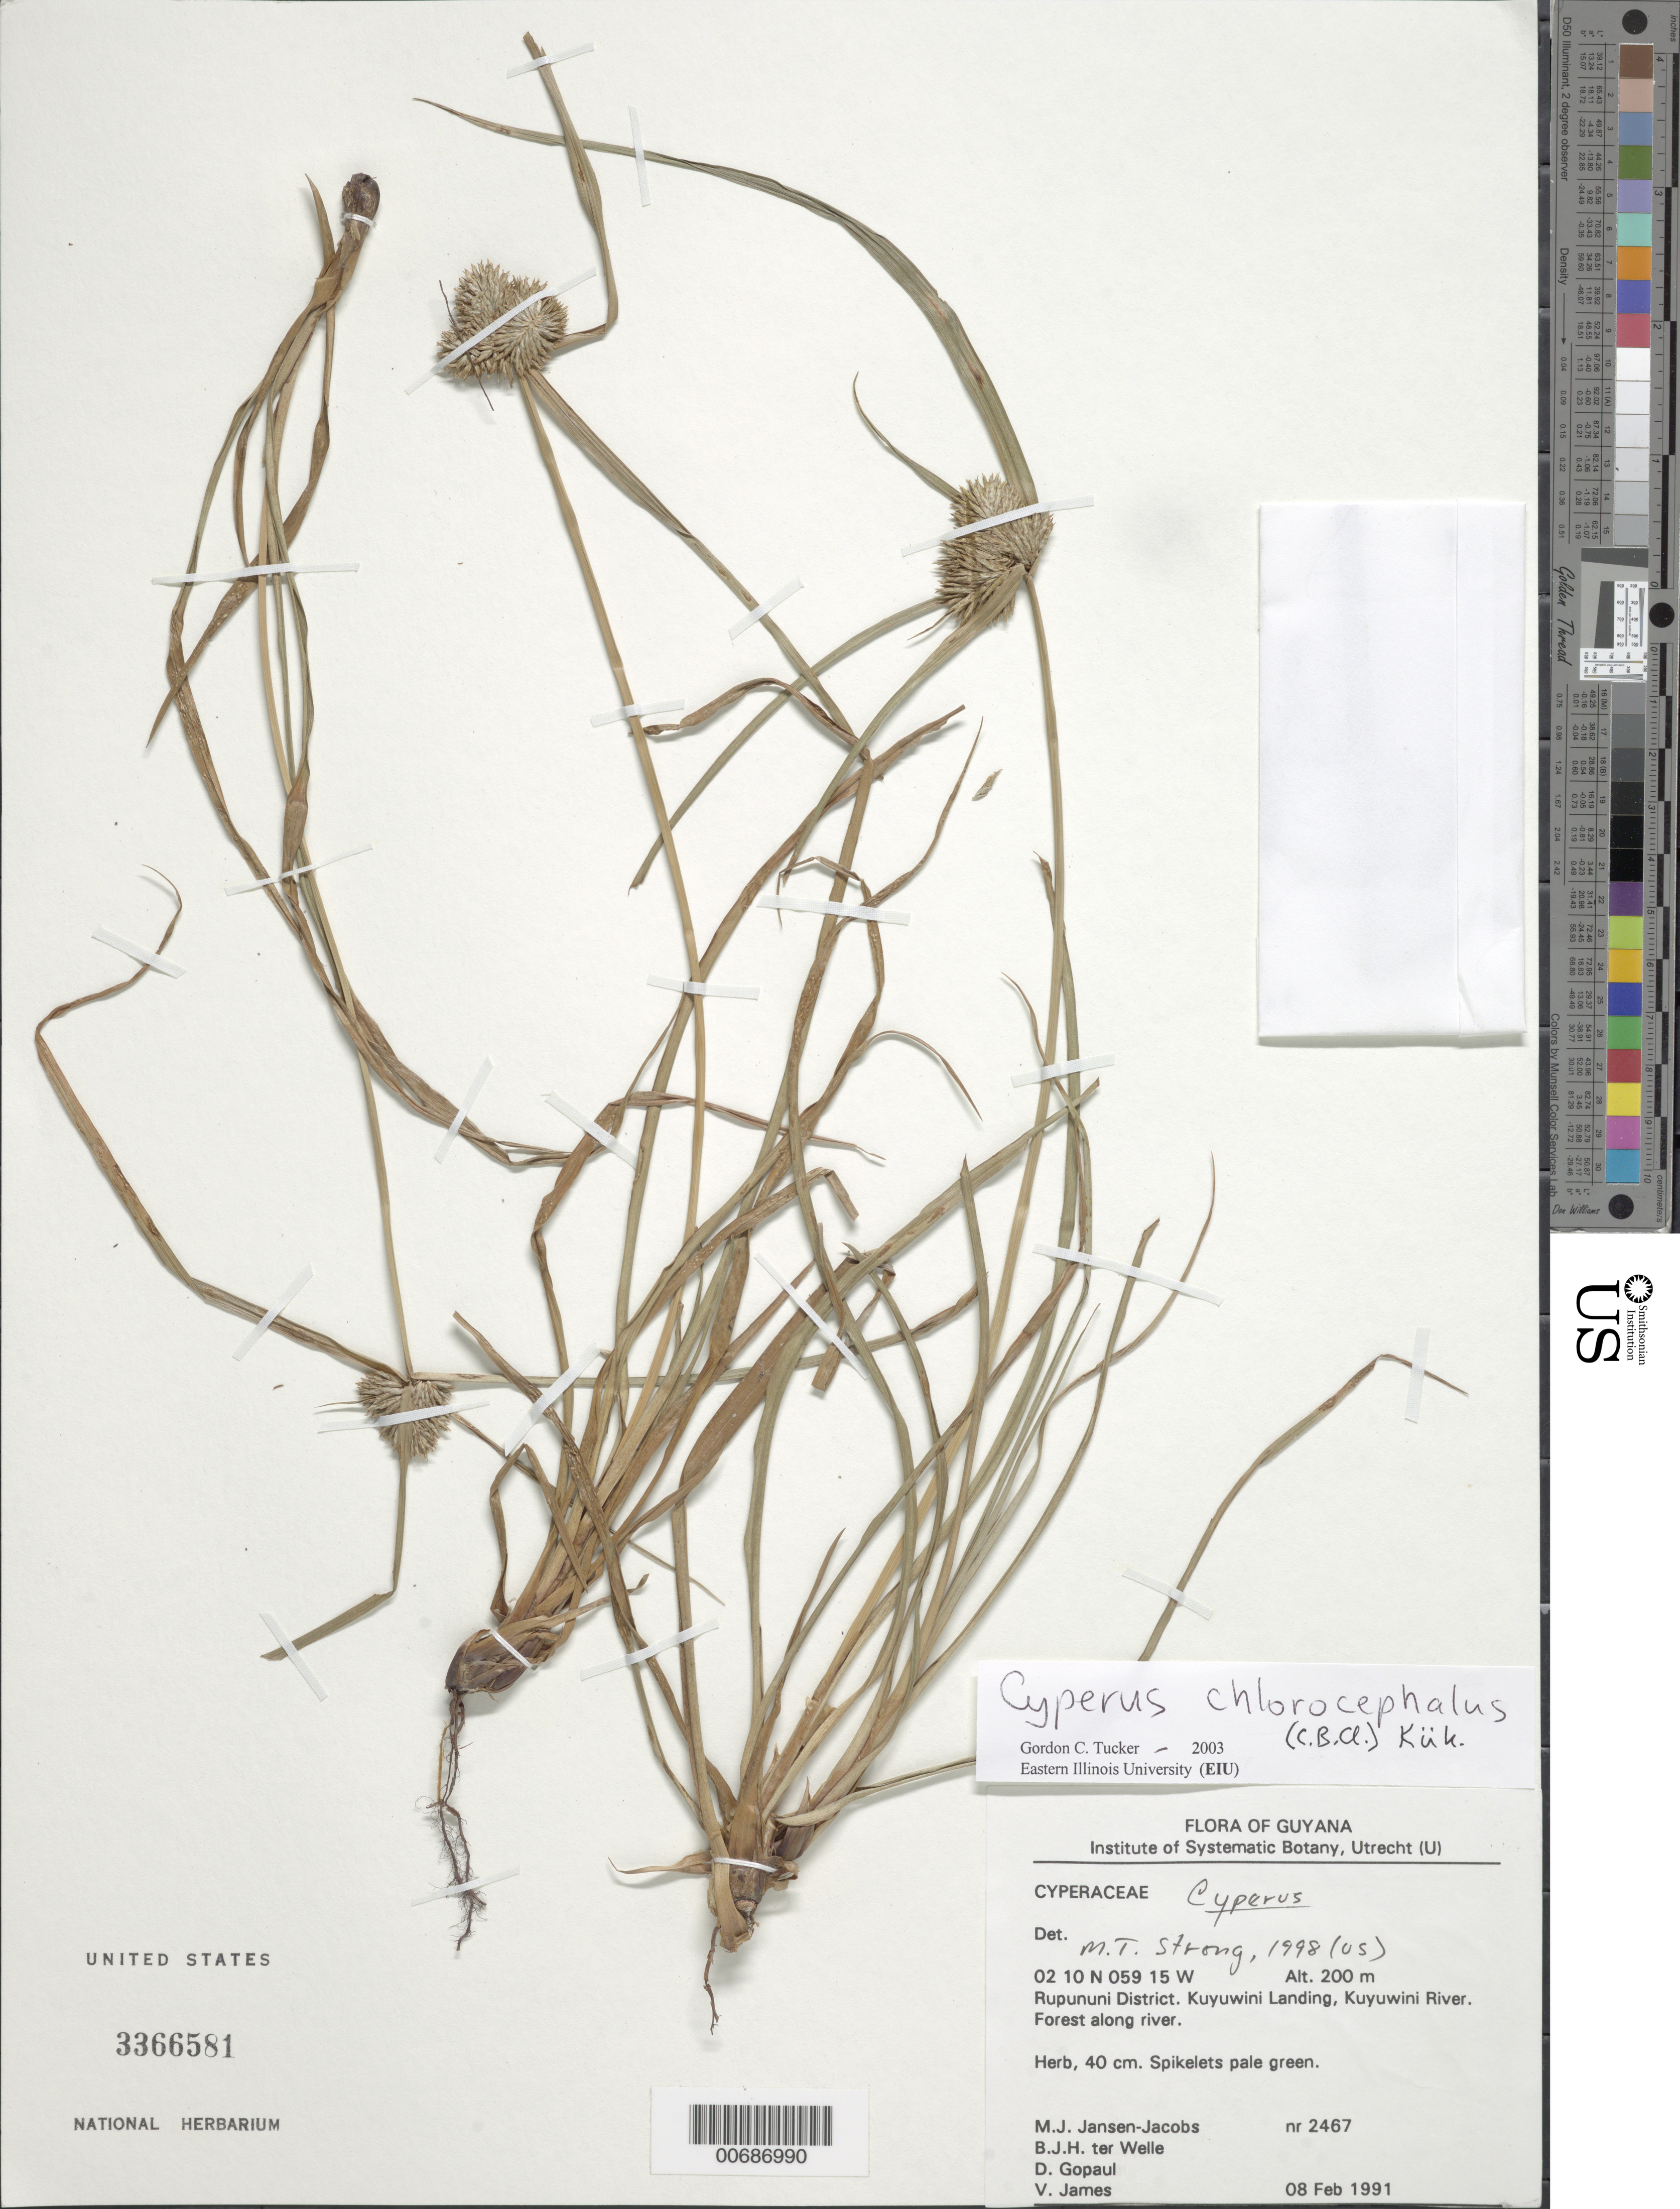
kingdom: Plantae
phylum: Tracheophyta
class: Liliopsida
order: Poales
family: Cyperaceae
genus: Cyperus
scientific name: Cyperus chlorocephalus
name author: (C.B. Clarke) Kük.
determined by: Tucker, G. C.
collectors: M. J. Jansen-Jacobs, B. Welle, D. Gopaul & V. James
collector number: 2467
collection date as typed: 8-Feb-91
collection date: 1991-02-08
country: Guyana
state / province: U. Takutu-U. Essequibo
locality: Kuyuwini Landing, Kuyuwini River, Rupununi District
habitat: Forest along river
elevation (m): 200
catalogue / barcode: US 3366581